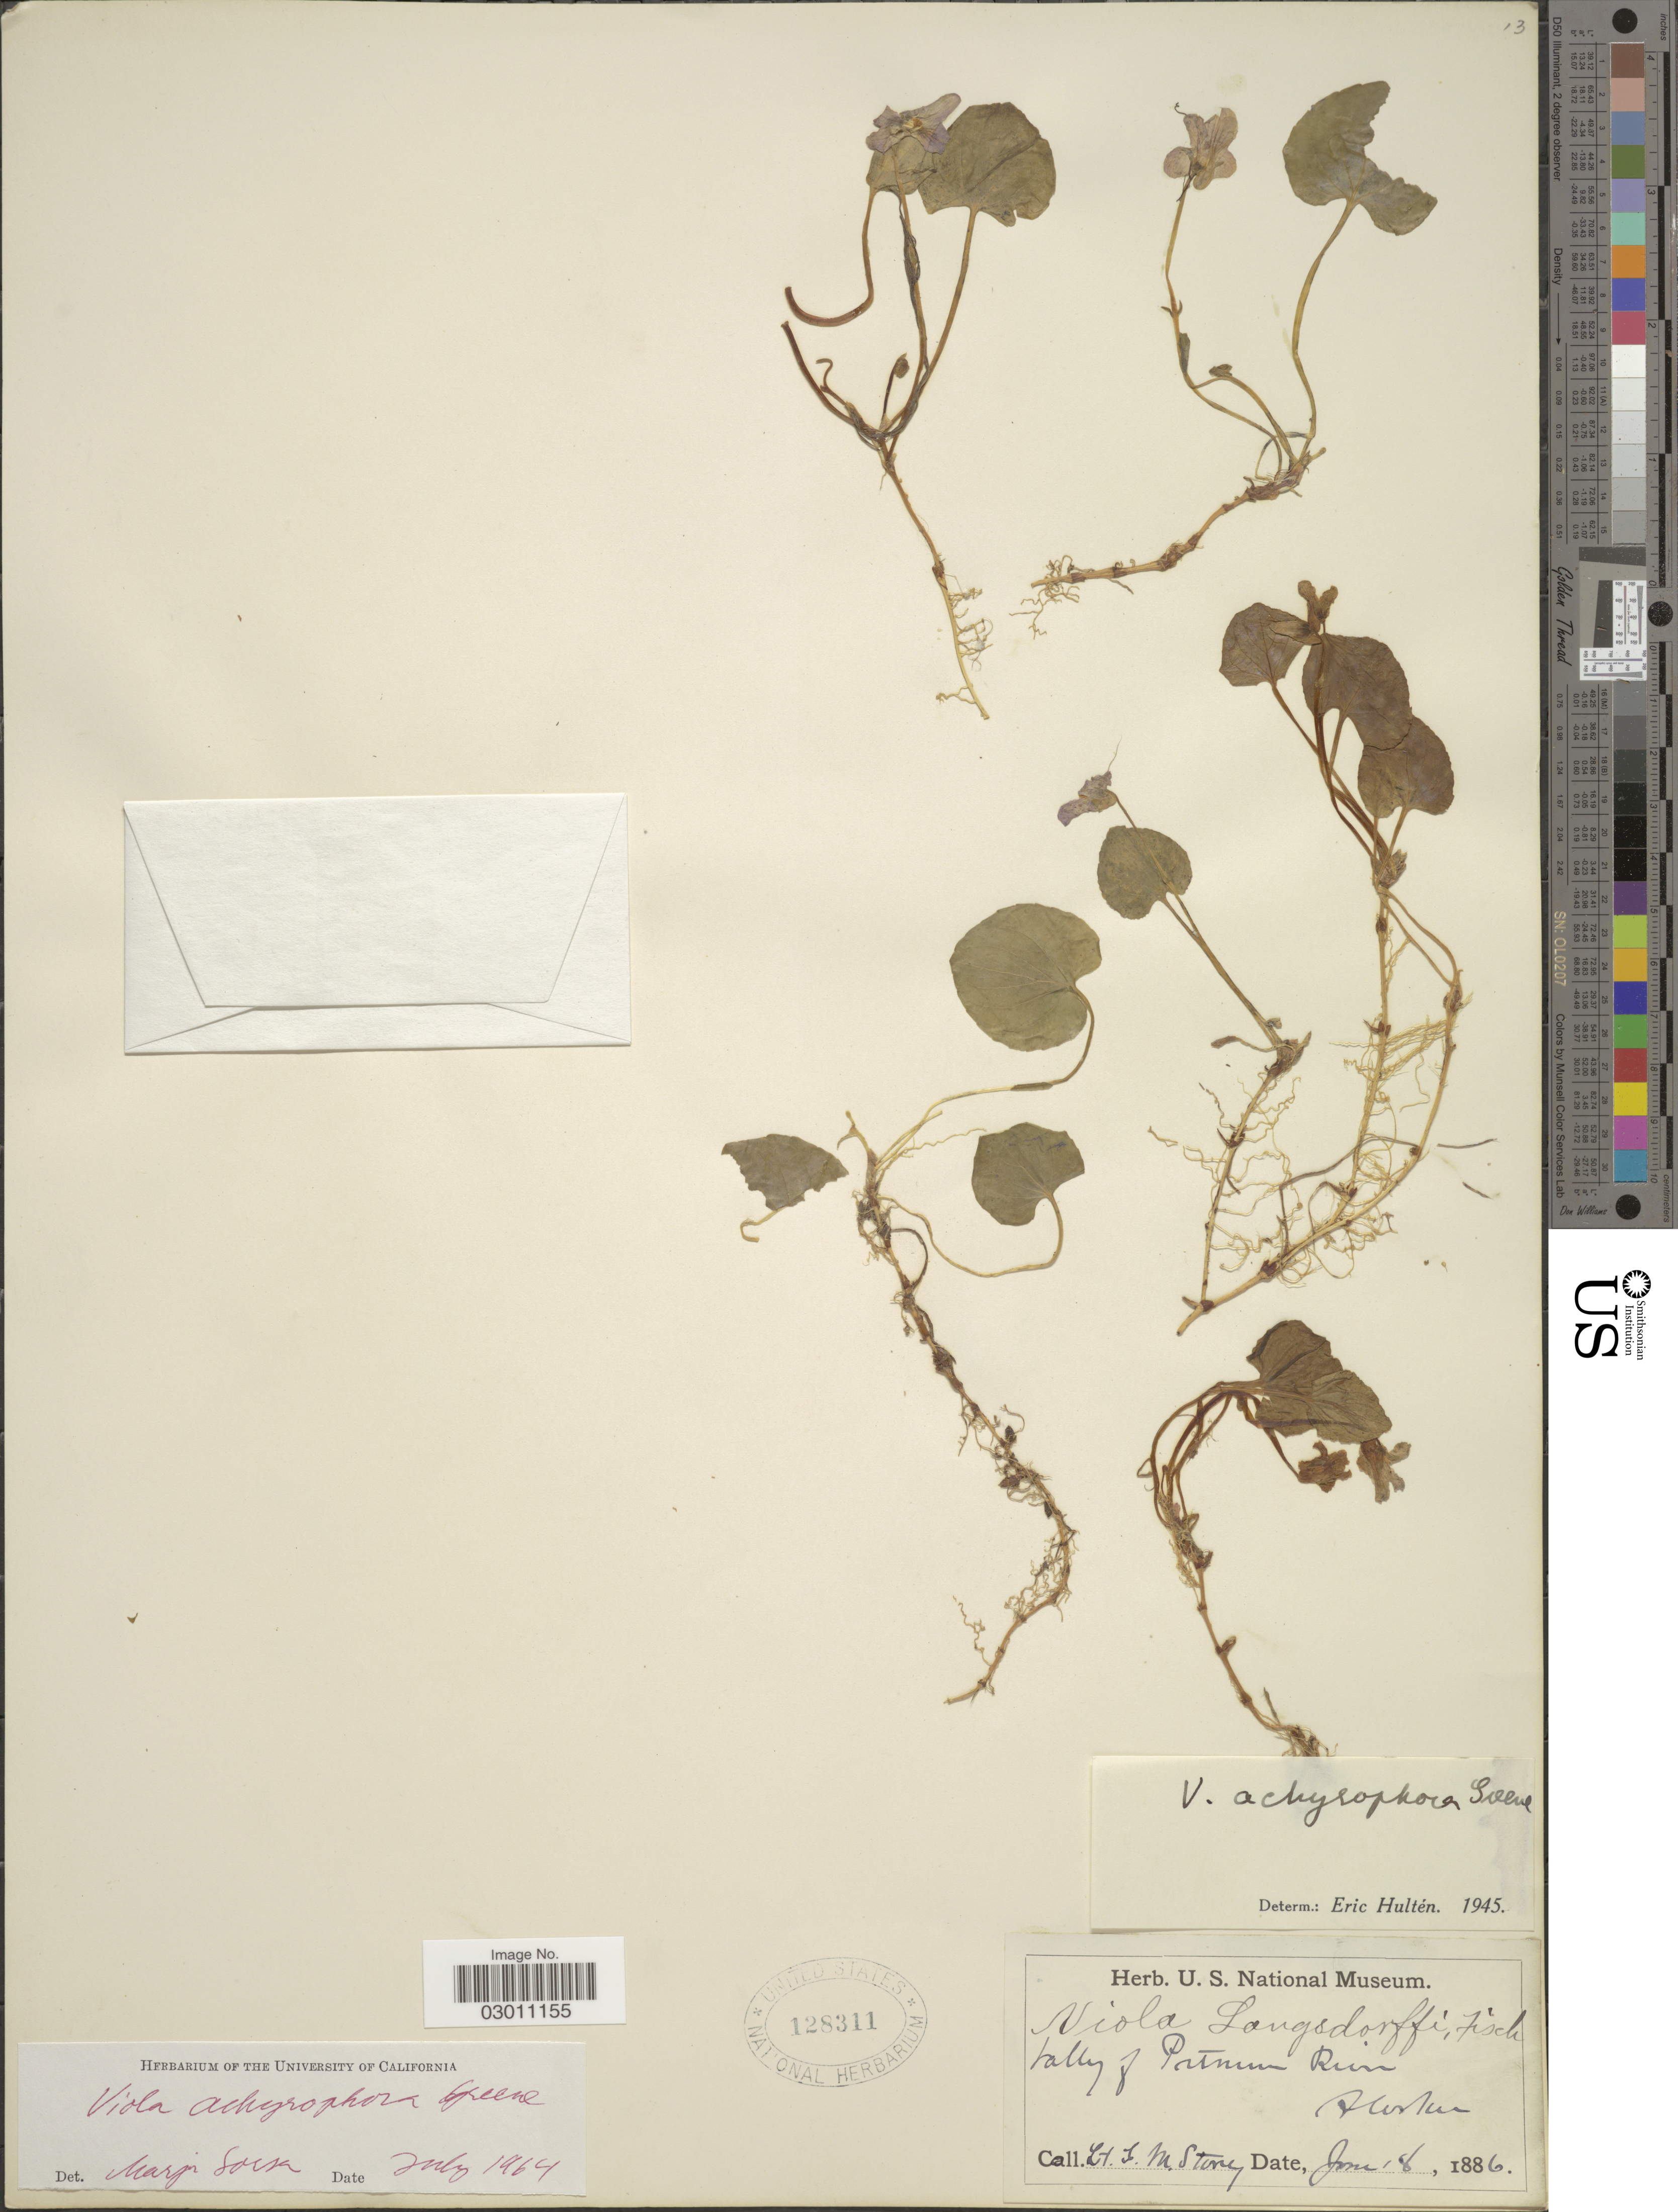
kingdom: Plantae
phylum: Tracheophyta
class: Magnoliopsida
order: Malpighiales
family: Violaceae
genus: Viola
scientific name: Viola achyrophora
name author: Greene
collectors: G. Stoney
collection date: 1886-06-18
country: United States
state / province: Alaska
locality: Valley of Portnum River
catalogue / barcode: US 128311